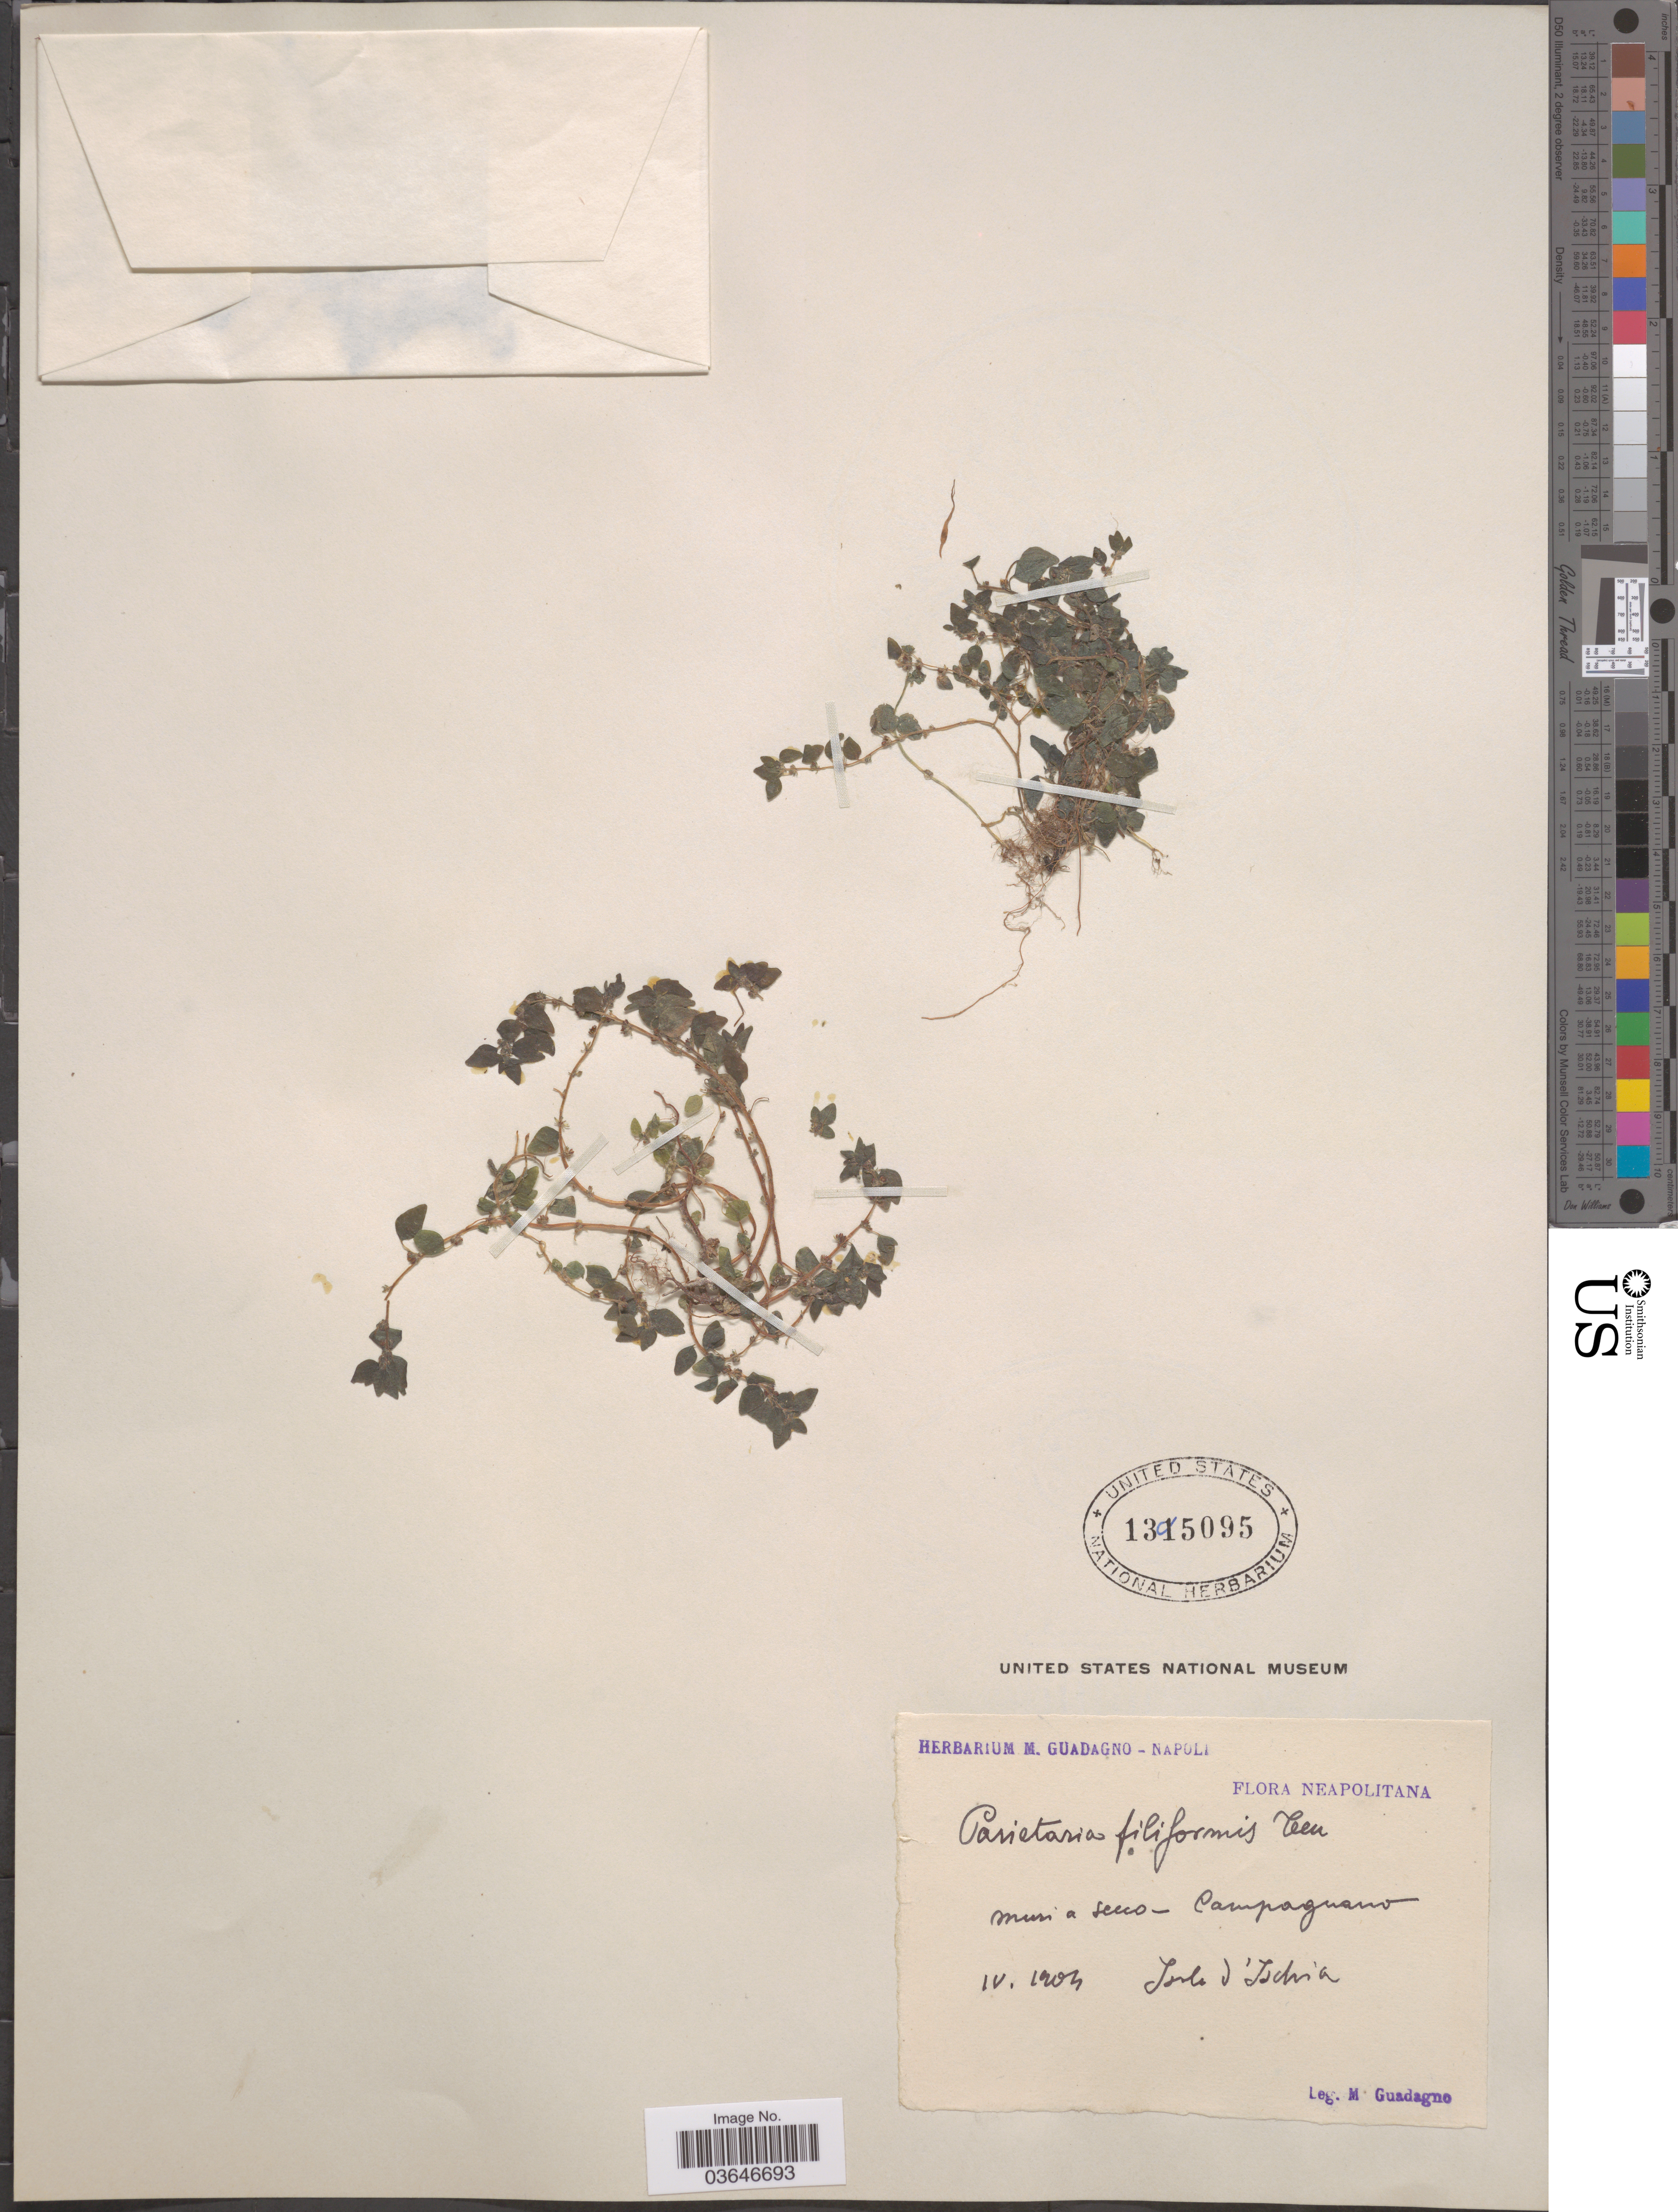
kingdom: Plantae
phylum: Tracheophyta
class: Magnoliopsida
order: Rosales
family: Urticaceae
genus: Parietaria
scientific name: Parietaria filiformis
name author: Ten.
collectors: M. Guadagno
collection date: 1904-04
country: Italy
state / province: Campania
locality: Muri a secco [dry stony walls] - Campagnano, Isola d'Ischia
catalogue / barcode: US 1395095